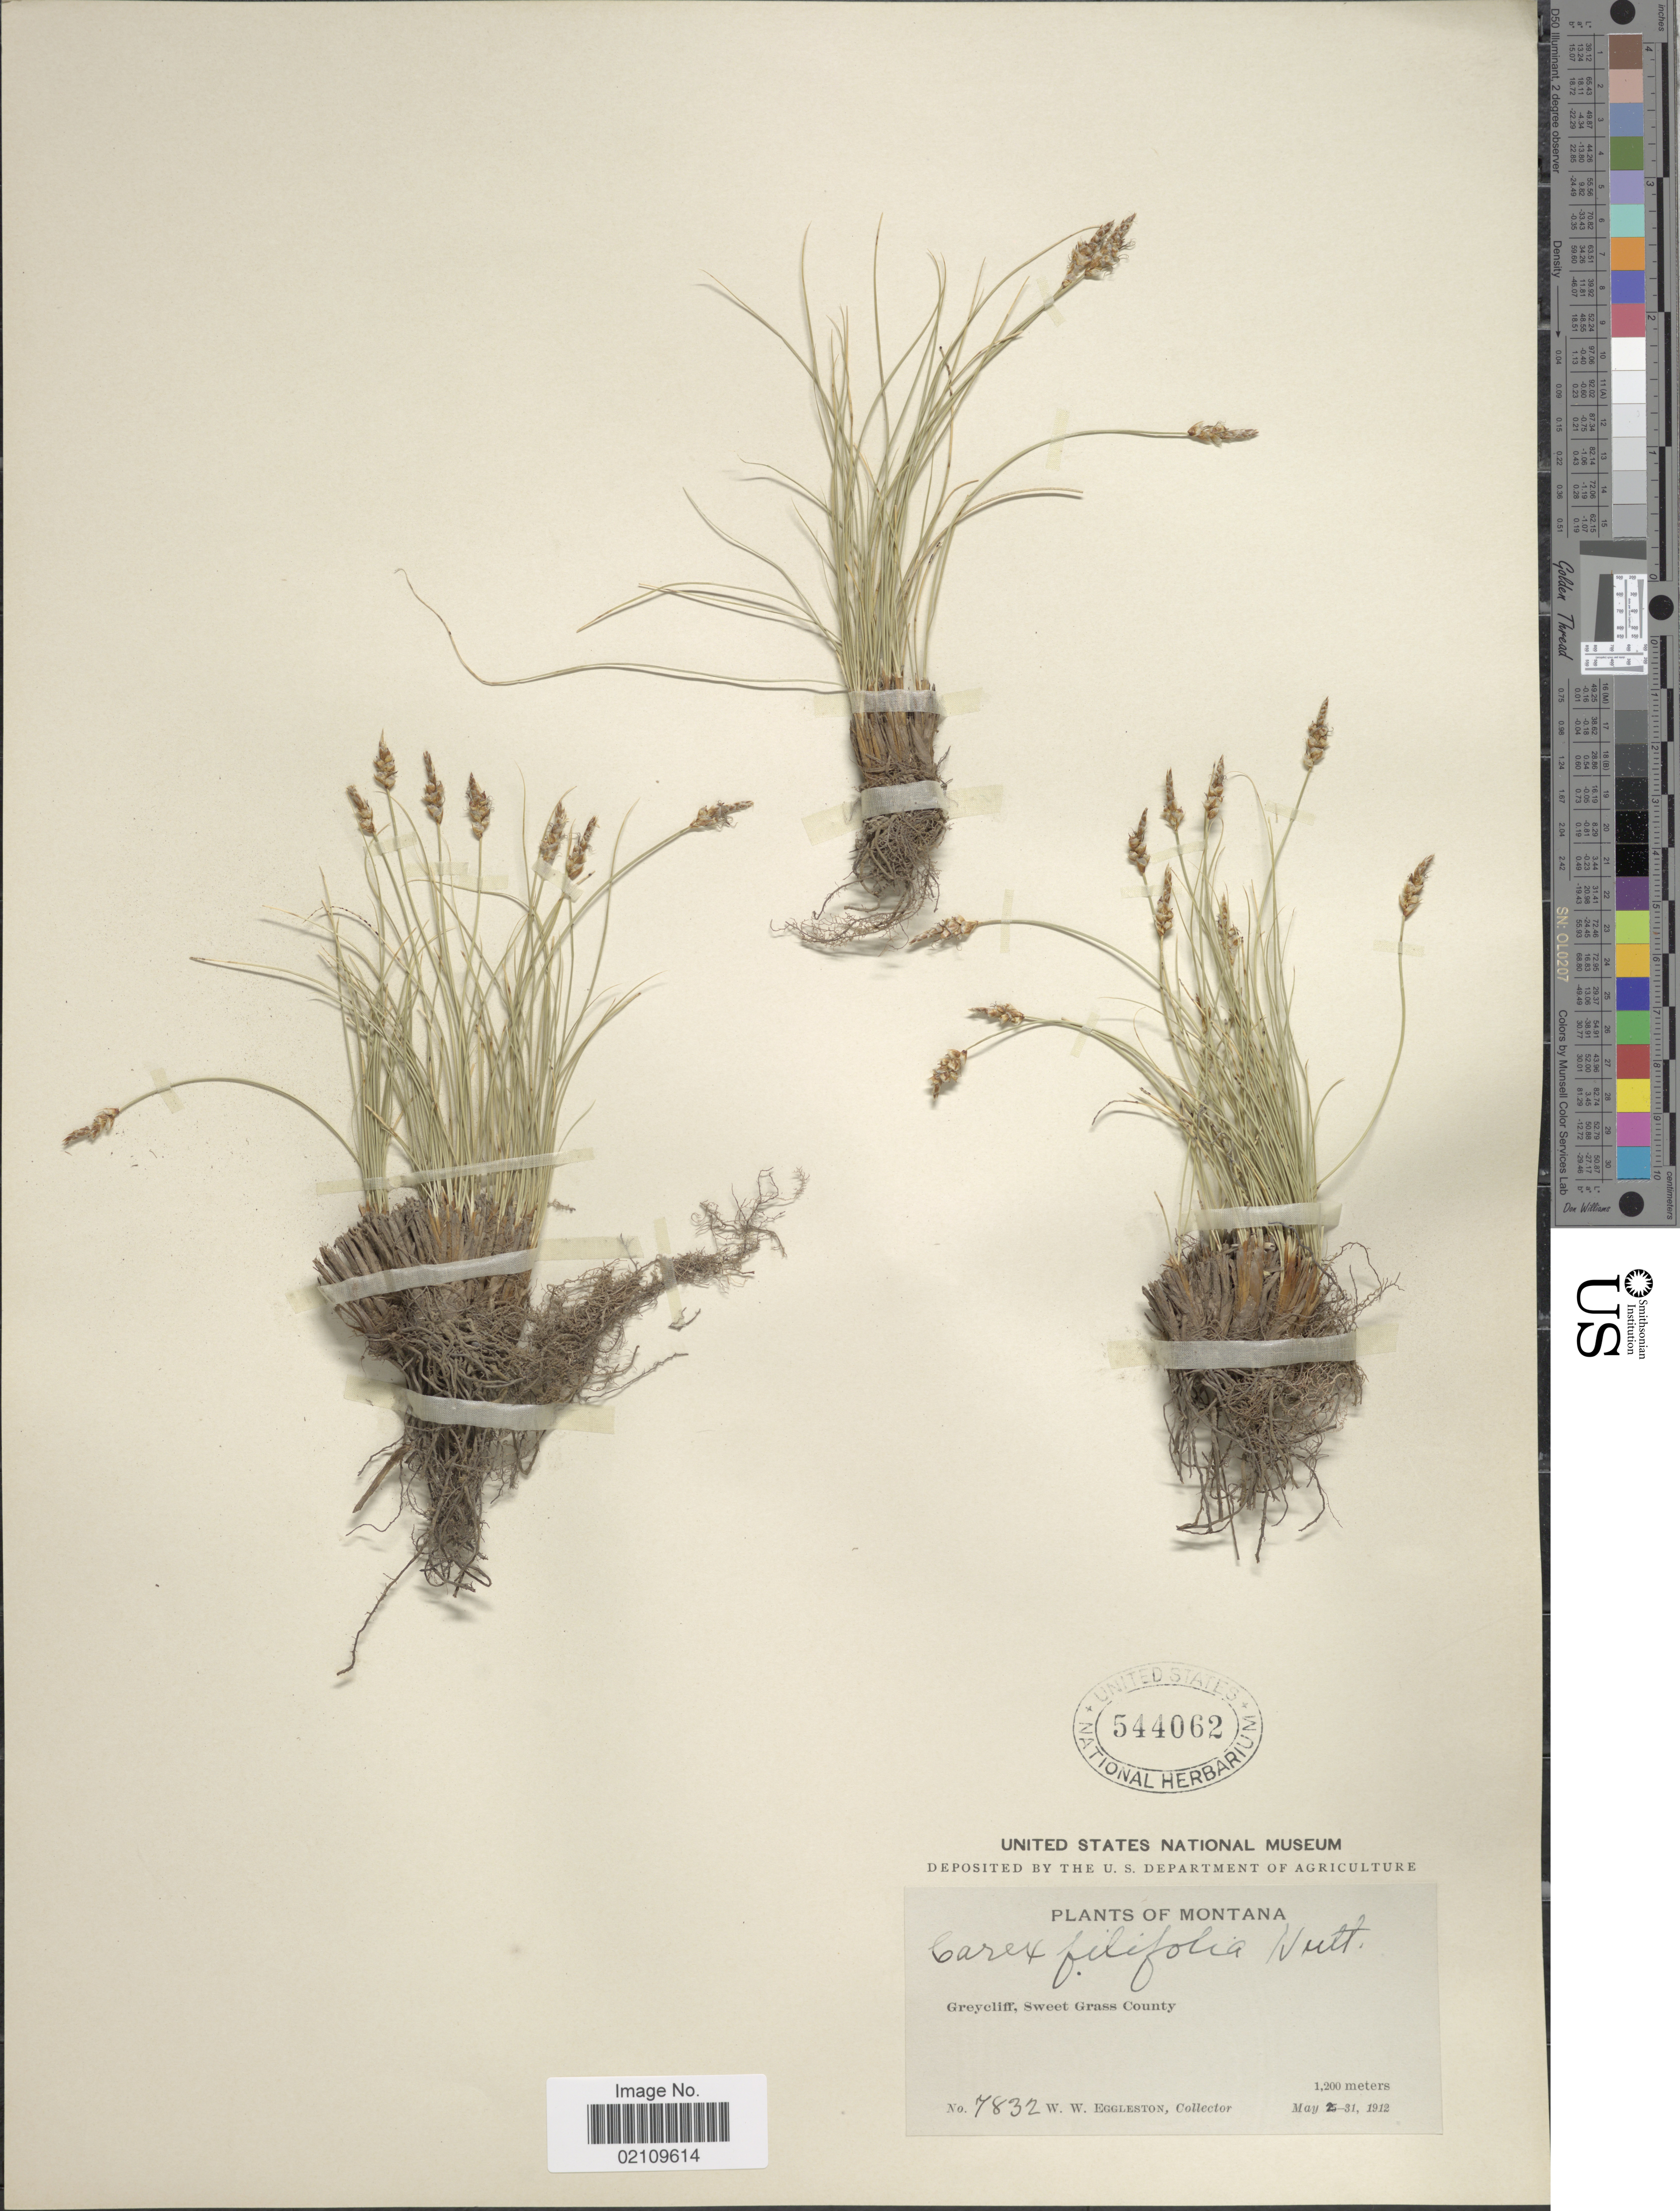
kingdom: Plantae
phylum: Tracheophyta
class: Liliopsida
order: Poales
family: Cyperaceae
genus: Carex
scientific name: Carex filifolia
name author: Nutt.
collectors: W. W. Eggleston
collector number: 7832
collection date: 1912-05-25/1912-05-31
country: United States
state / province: Montana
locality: Greeycliff, Sweet Grass County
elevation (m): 1200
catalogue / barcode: US 544062